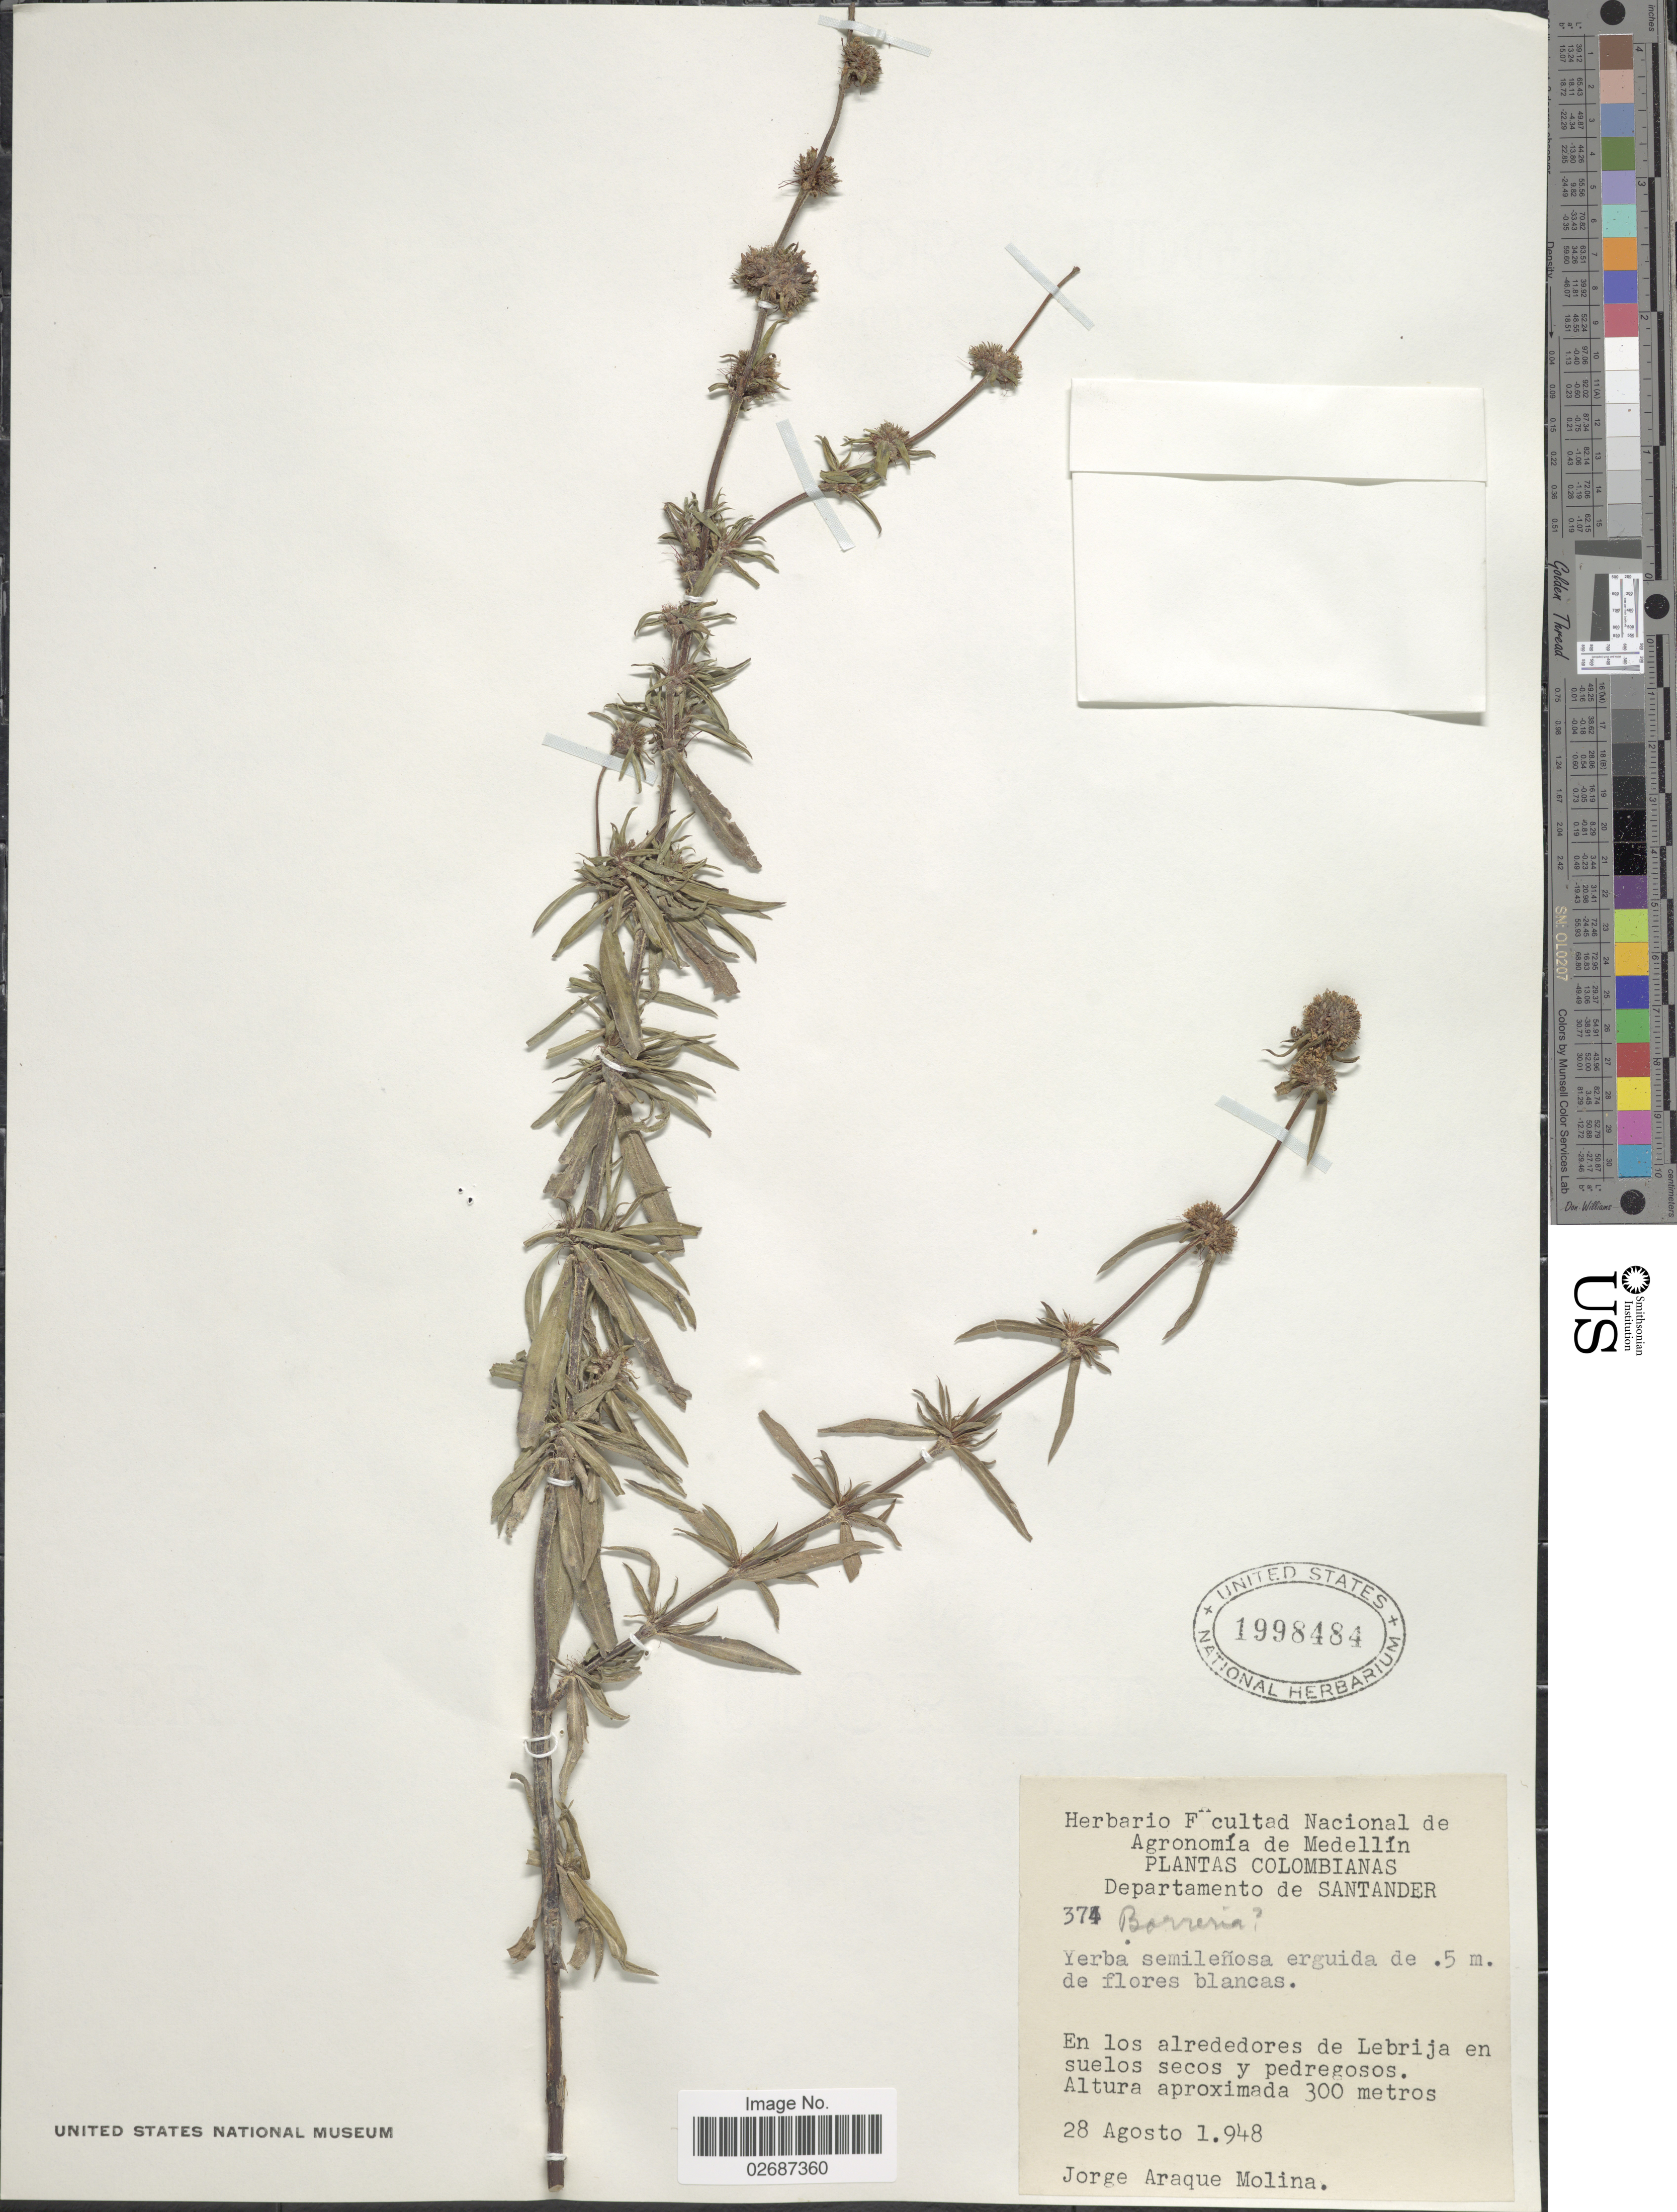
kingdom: Plantae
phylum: Tracheophyta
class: Magnoliopsida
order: Gentianales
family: Rubiaceae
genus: Borreria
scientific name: Borreria sp.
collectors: J. A. Molina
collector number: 374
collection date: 1948-08-28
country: Colombia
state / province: Santander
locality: En los alrededores de Lebrija en suelos secos y pedregosos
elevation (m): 300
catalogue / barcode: US 1998484